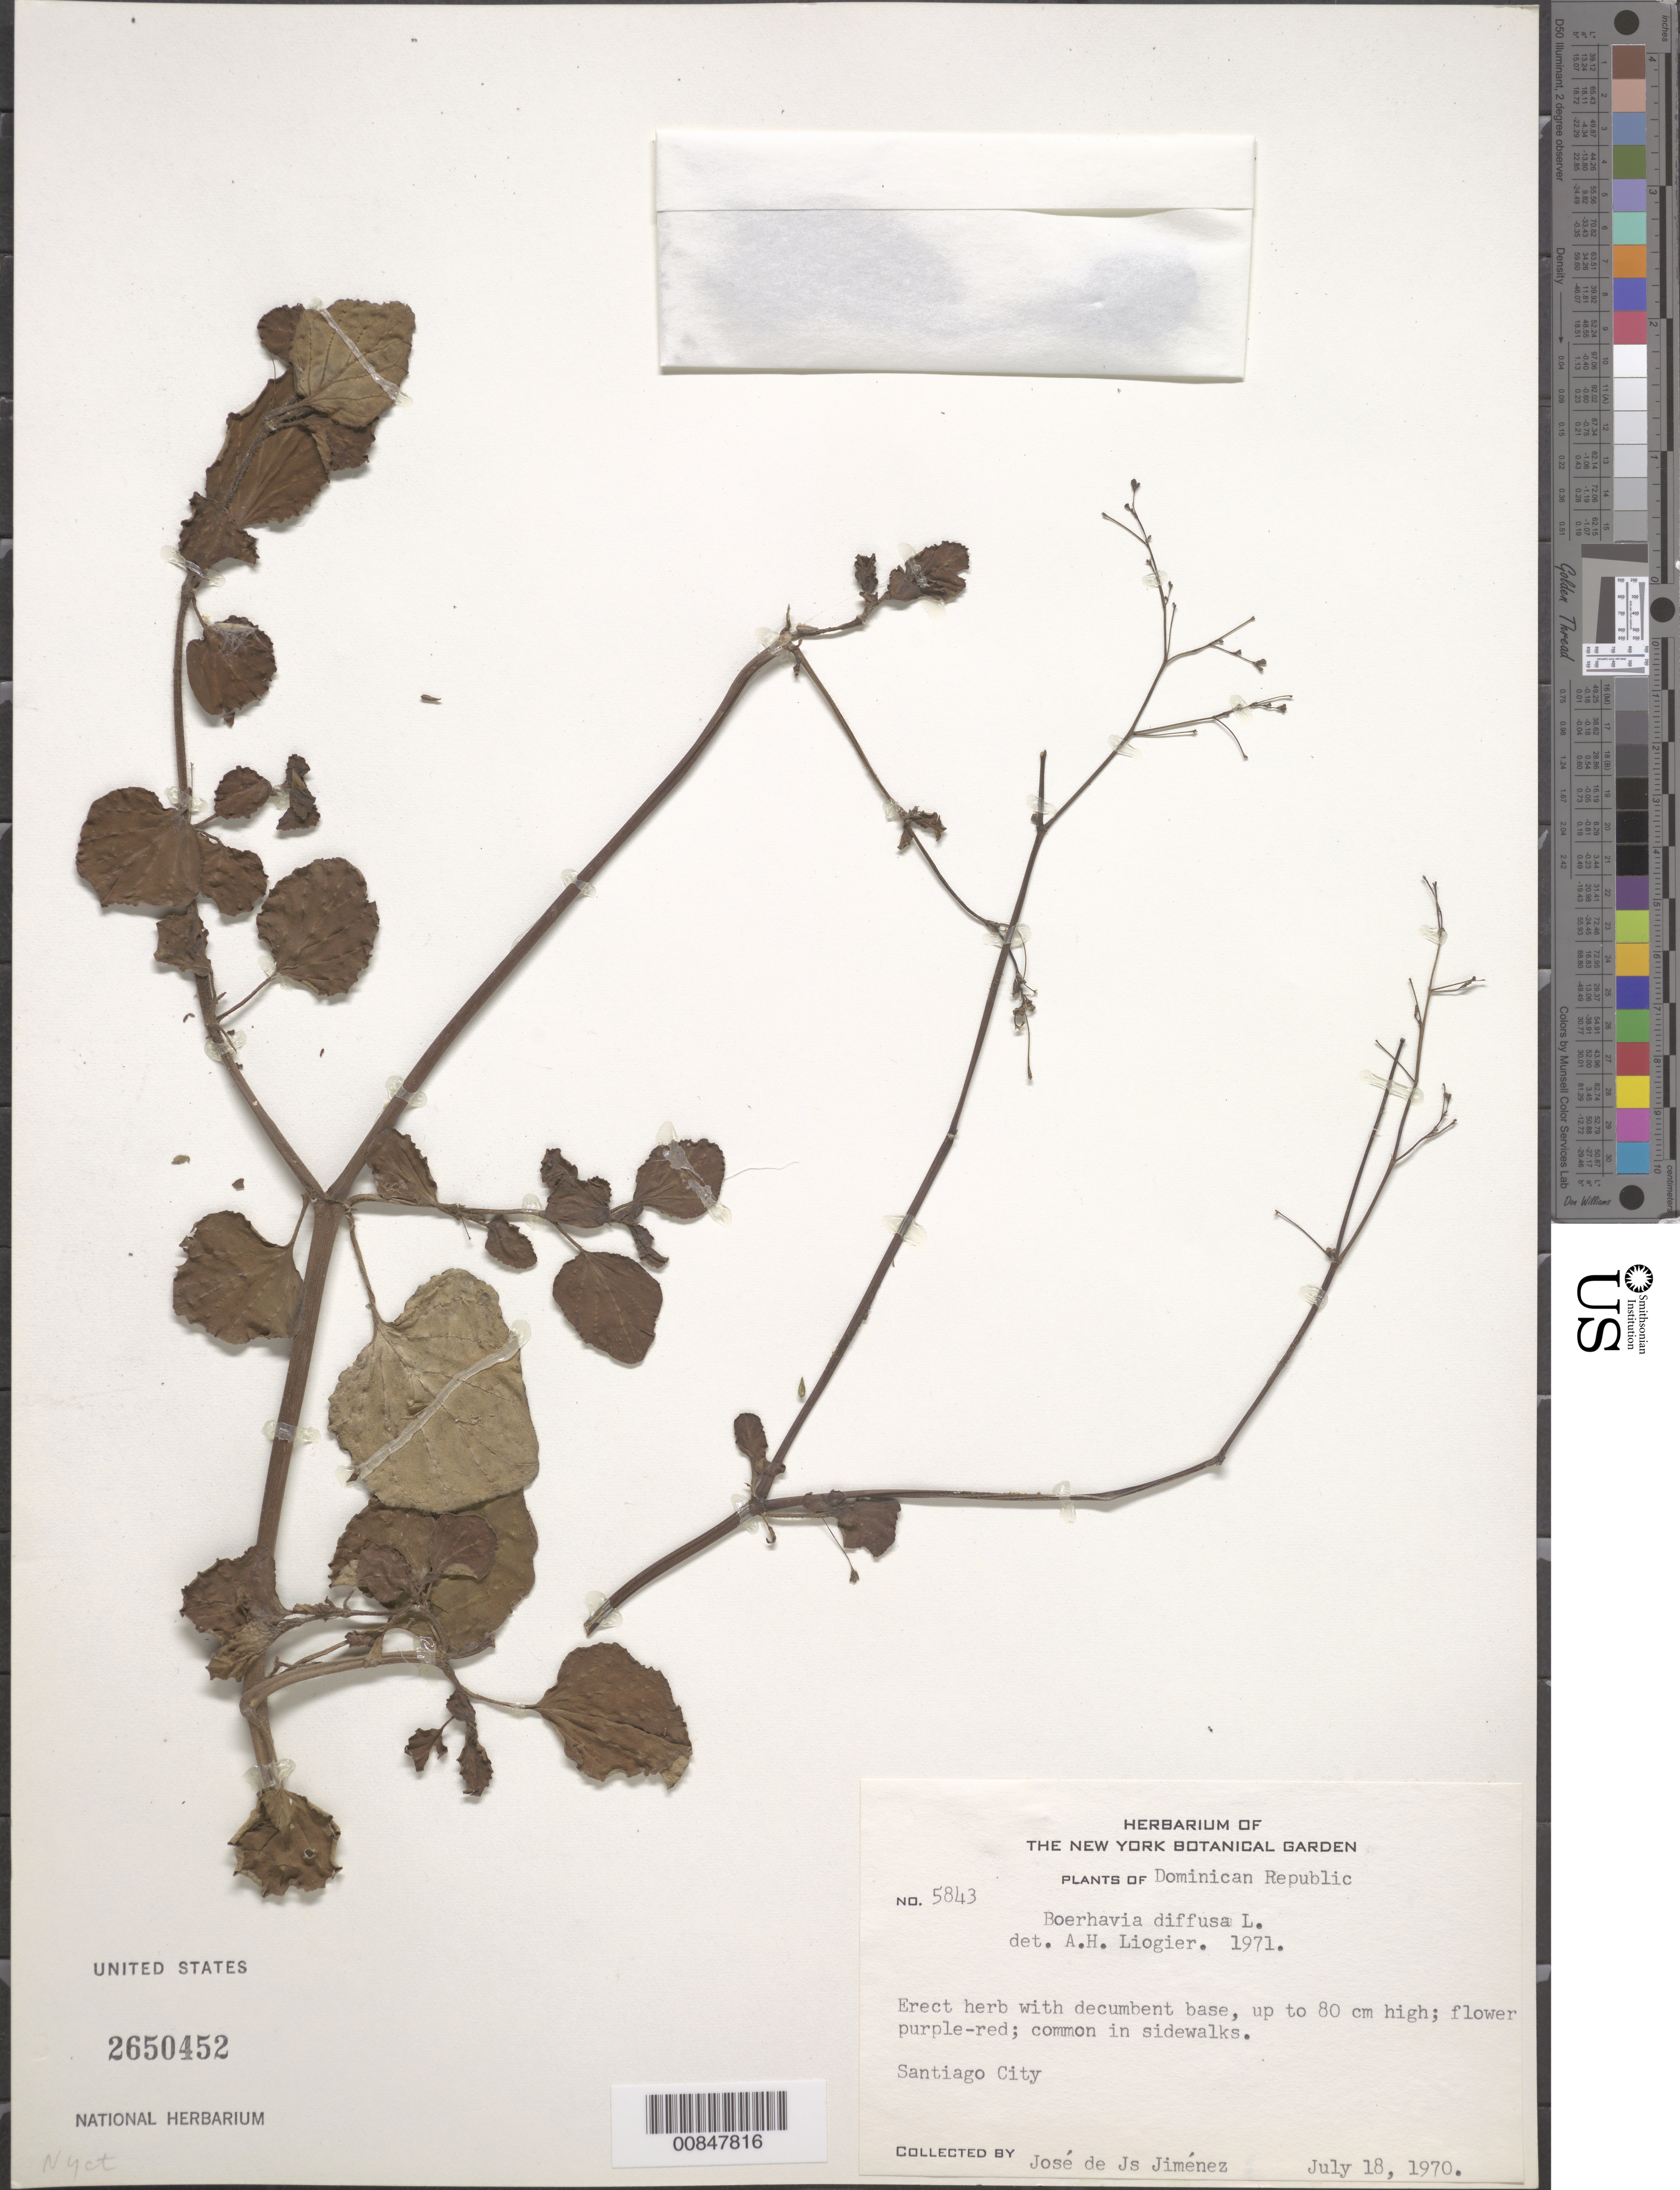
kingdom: Plantae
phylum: Tracheophyta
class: Magnoliopsida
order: Caryophyllales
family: Nyctaginaceae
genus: Boerhavia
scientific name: Boerhavia diffusa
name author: L.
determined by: Liogier, Alain H.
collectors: J. J. Jiménez Almonte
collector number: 5843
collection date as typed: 18 Jul 1970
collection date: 1970-07-18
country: Dominican Republic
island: Hispaniola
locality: Santiago City.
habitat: Common in sidewalks.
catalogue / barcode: US 2650452